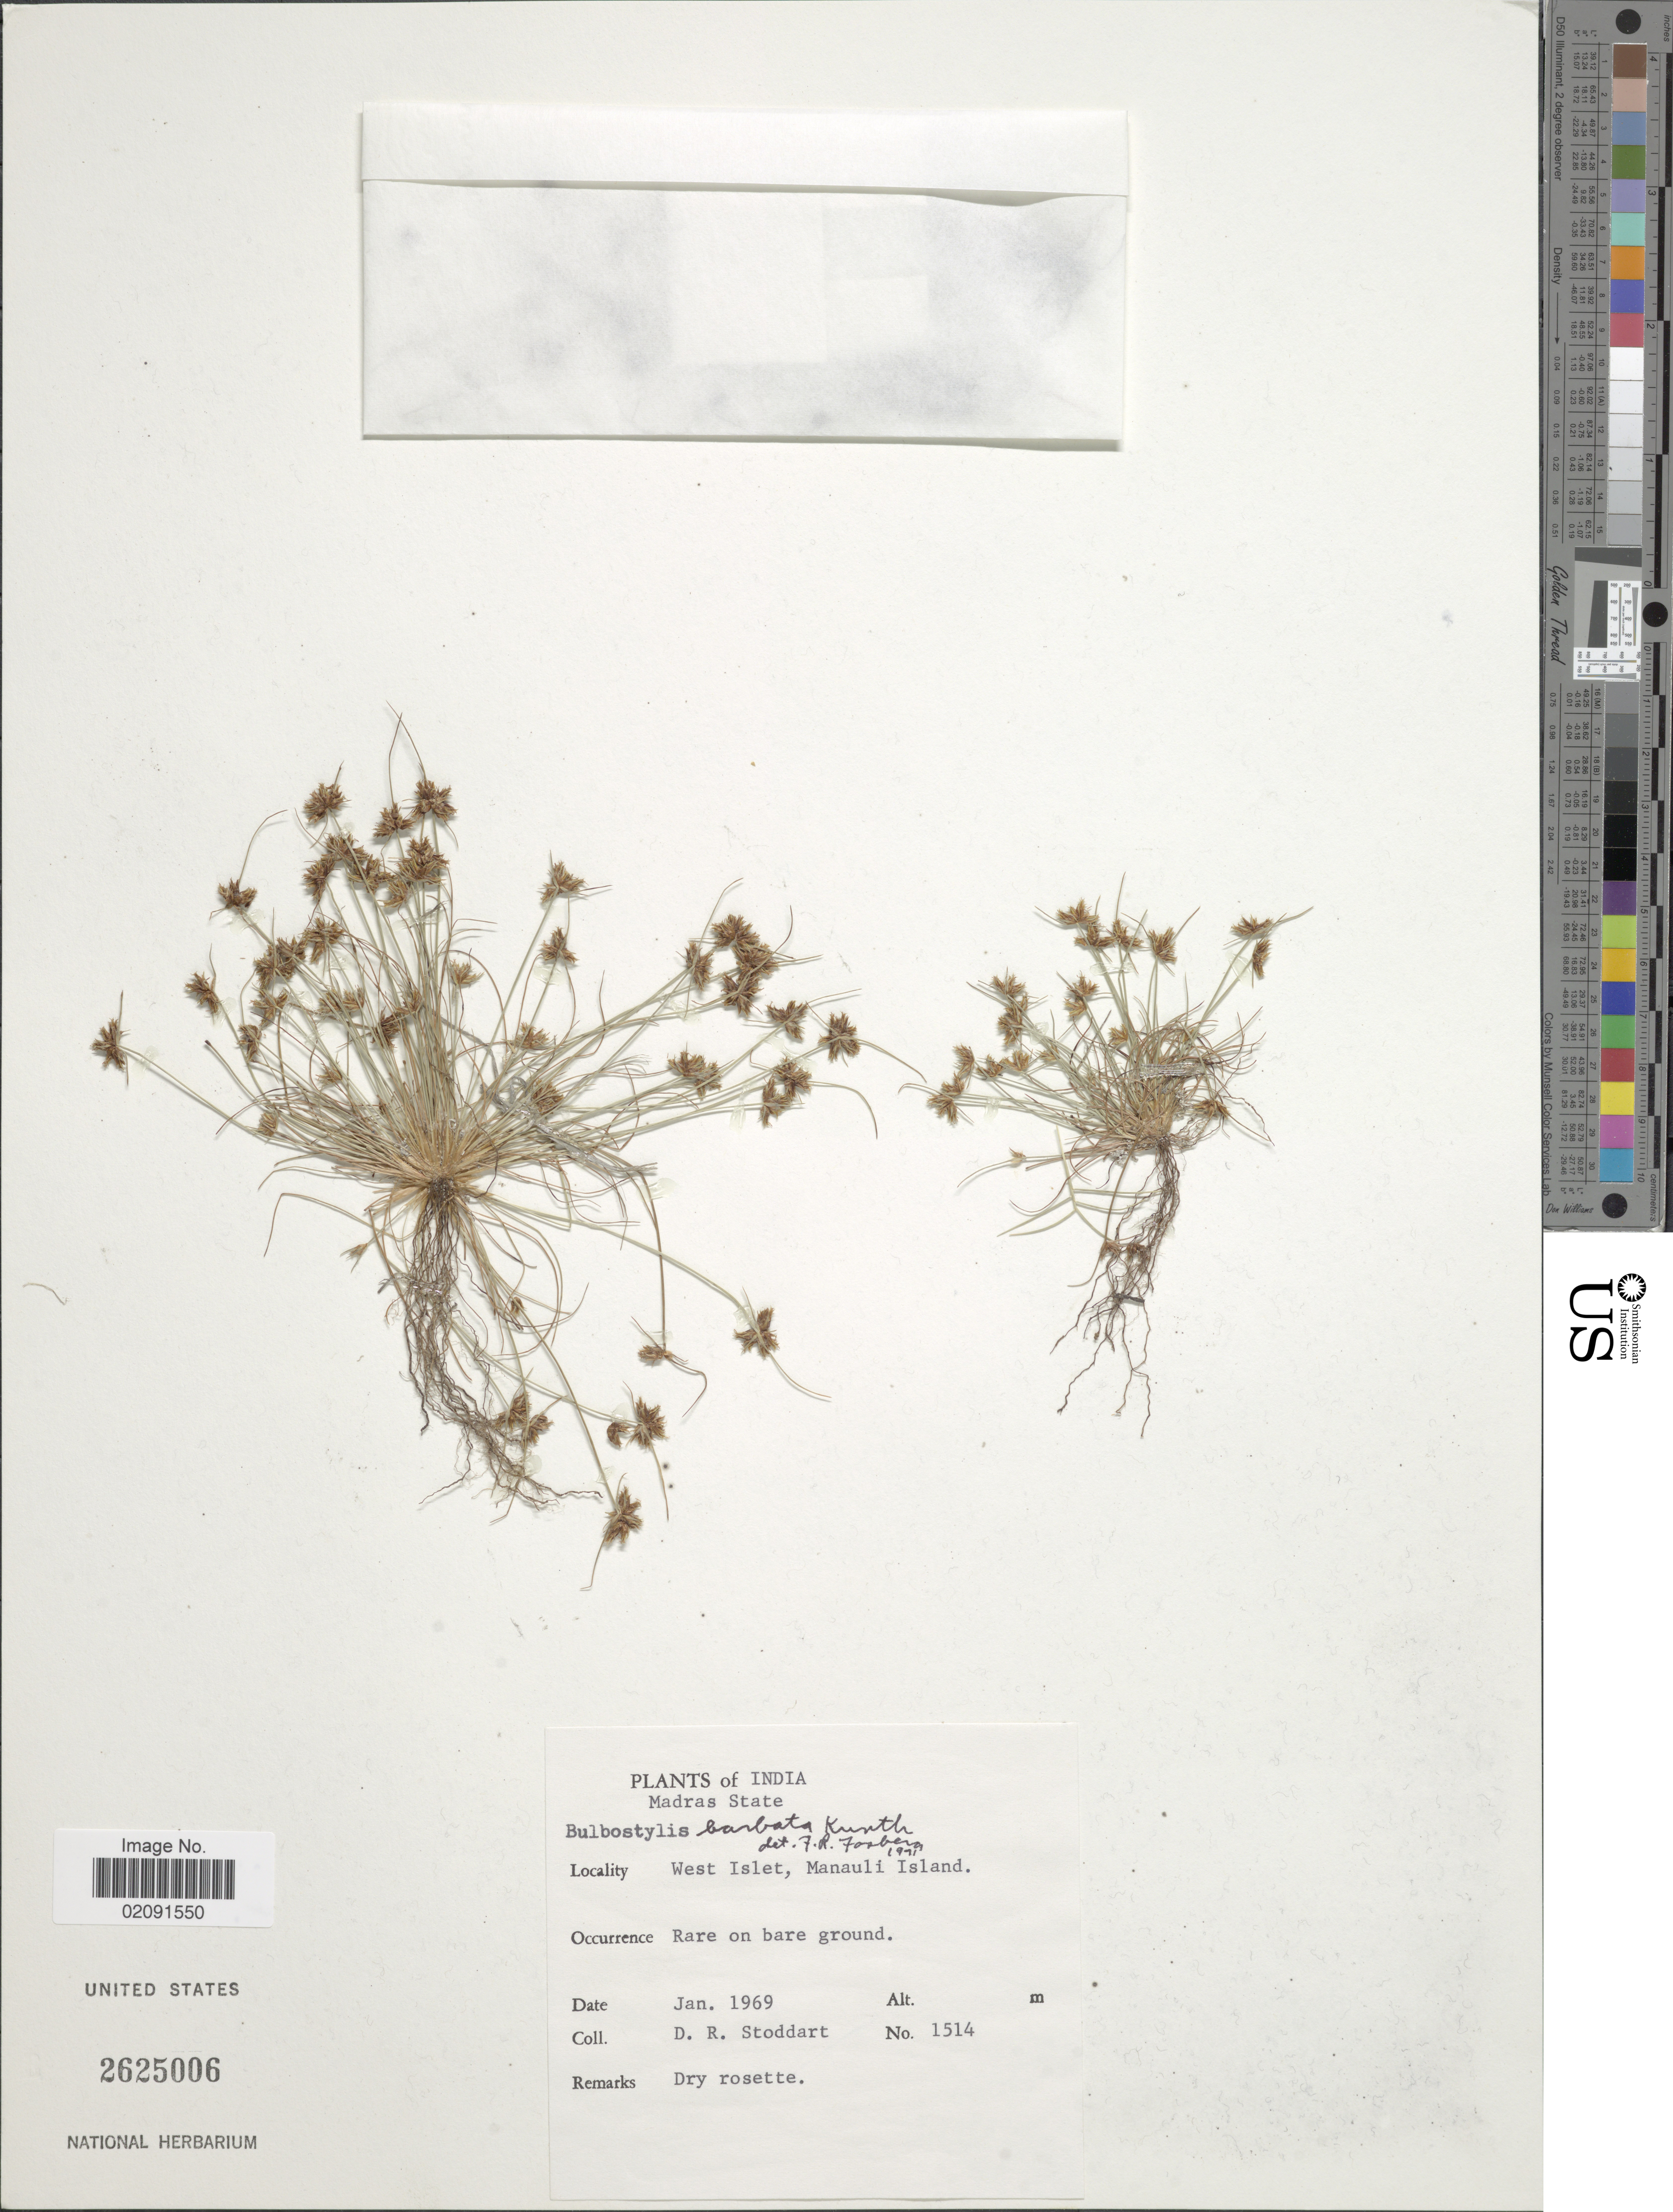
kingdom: Plantae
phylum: Tracheophyta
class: Liliopsida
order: Poales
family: Cyperaceae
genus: Bulbostylis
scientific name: Bulbostylis barbata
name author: (Rottb.) C.B. Clarke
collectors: D. R. Stoddart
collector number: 1514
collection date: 1969-01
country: India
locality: Madras State, West Islet, Manauli Island.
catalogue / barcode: US 2625006